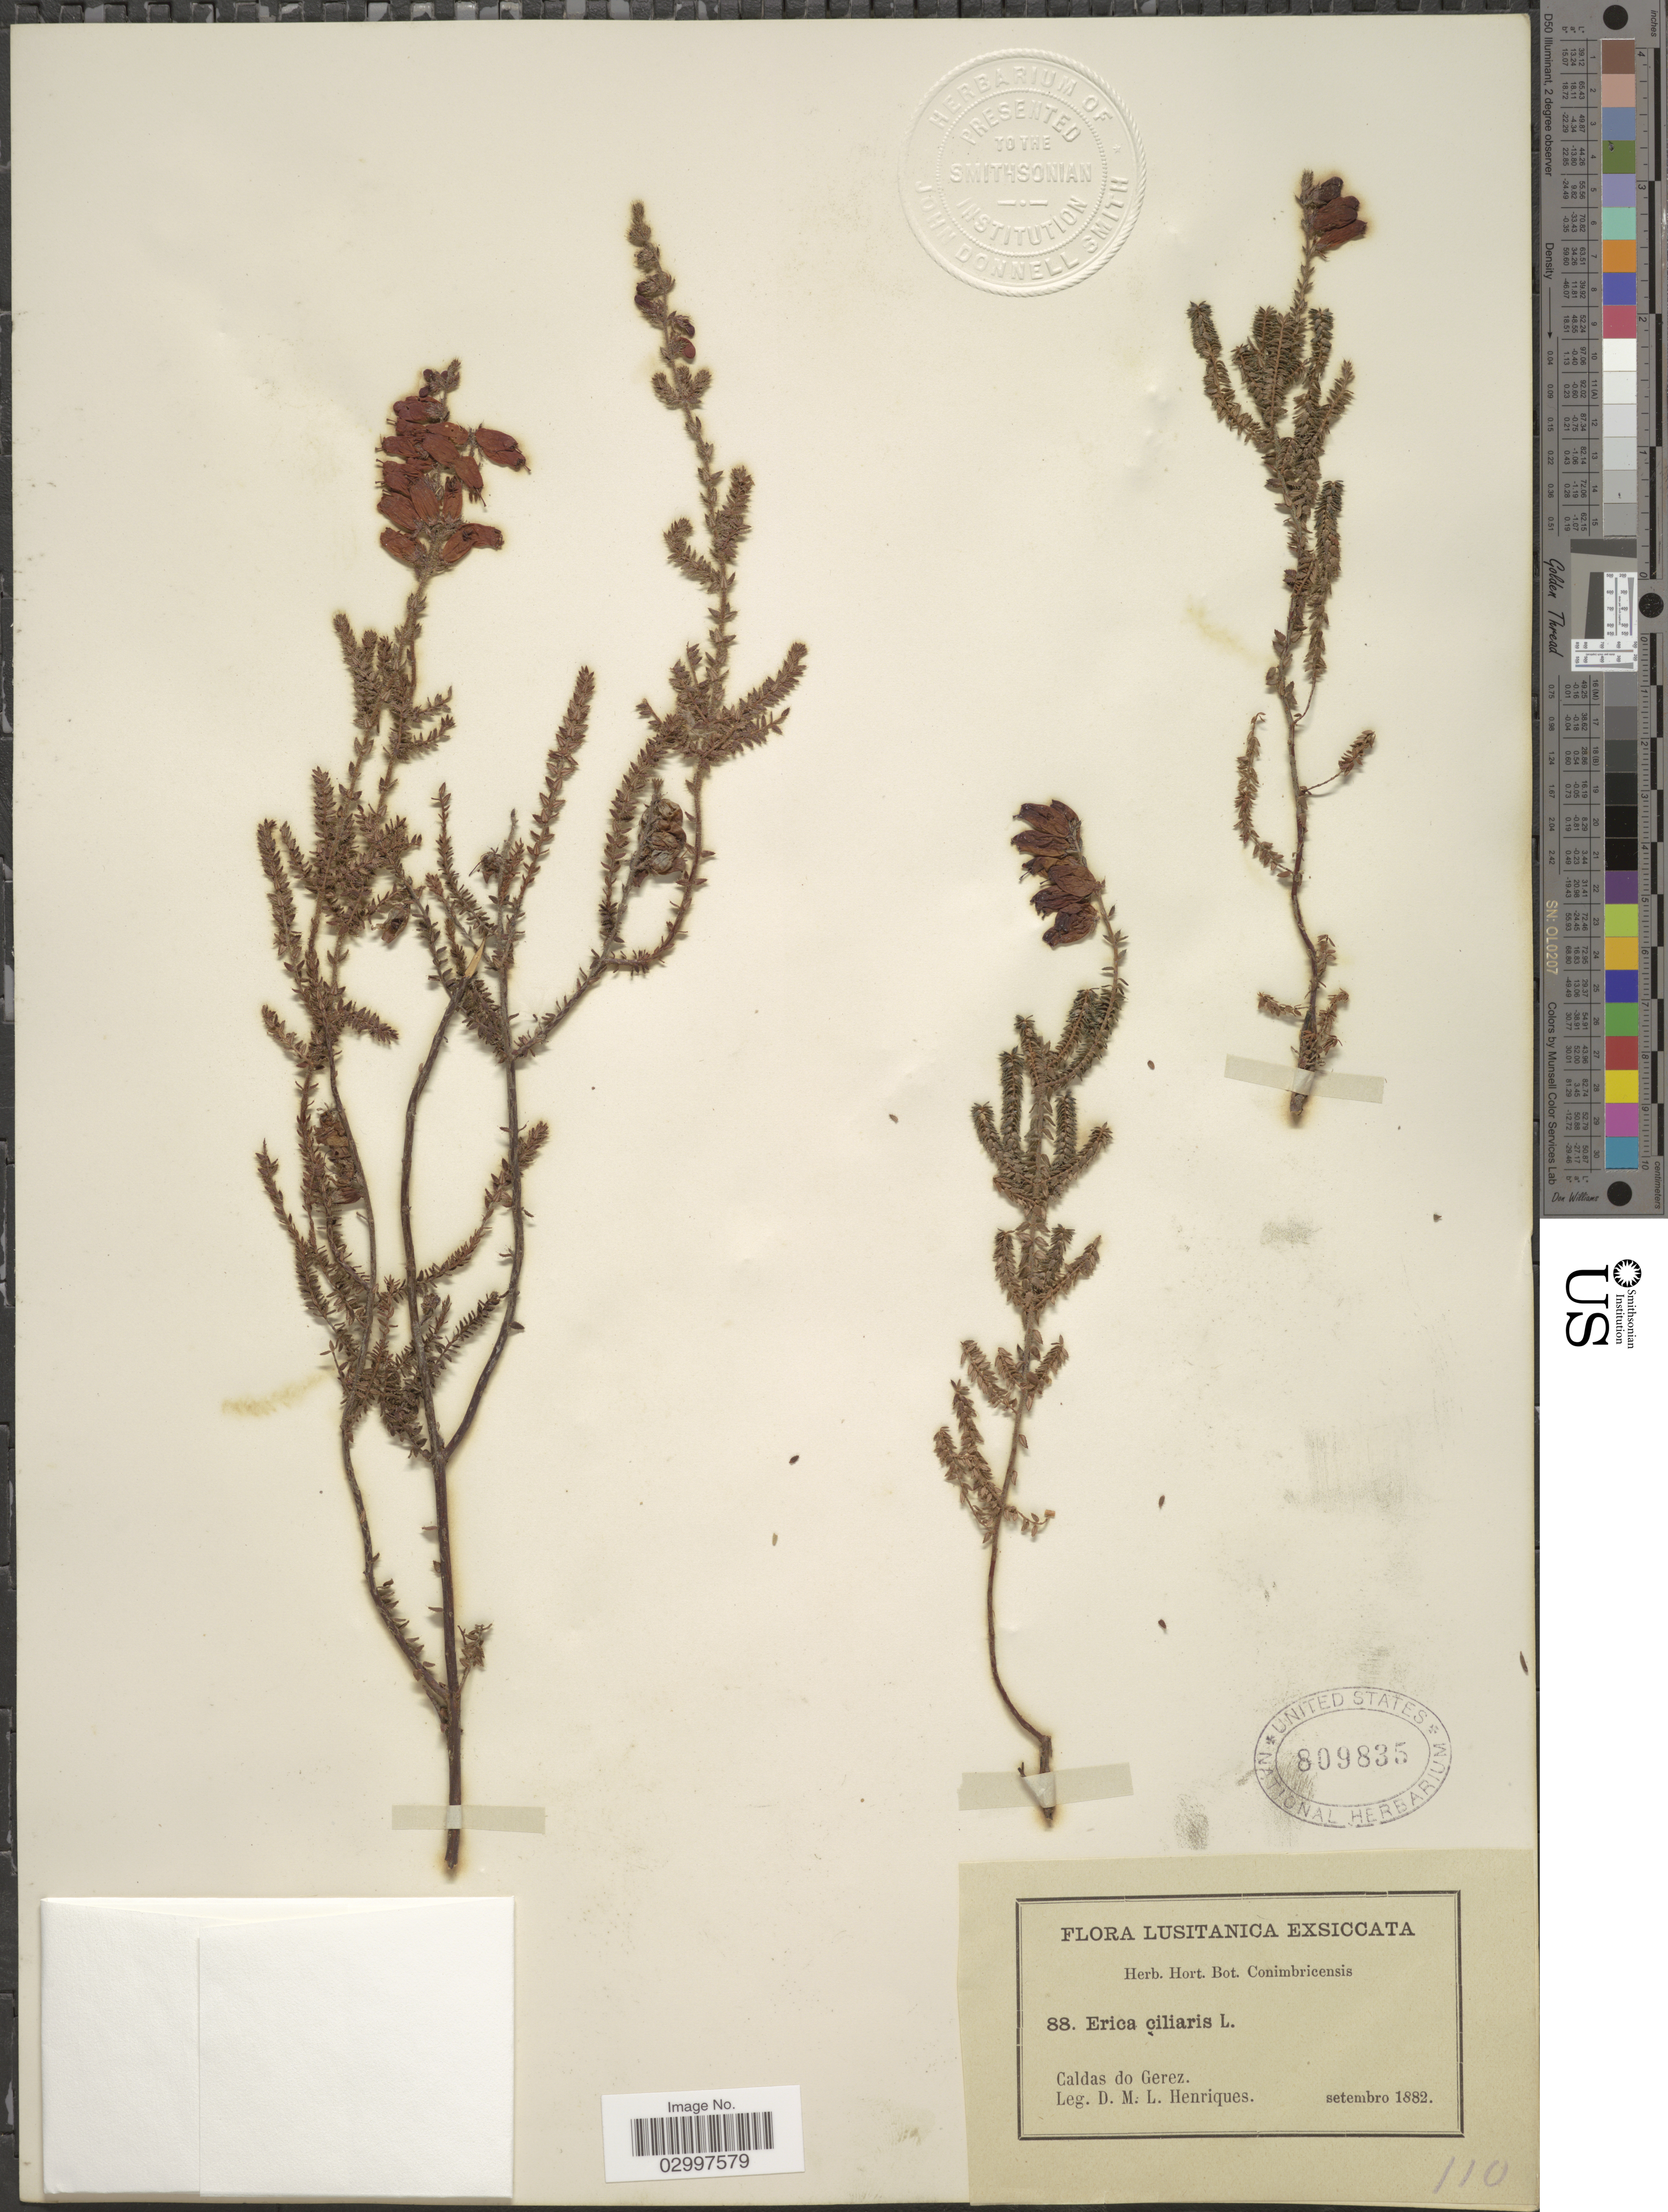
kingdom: Plantae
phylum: Tracheophyta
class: Magnoliopsida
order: Ericales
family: Ericaceae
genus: Erica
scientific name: Erica ciliaris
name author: L.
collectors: D. Henriques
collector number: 88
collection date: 1882-09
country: Portugal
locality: Lusitanica. Caldas do Gerez.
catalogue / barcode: US 809835